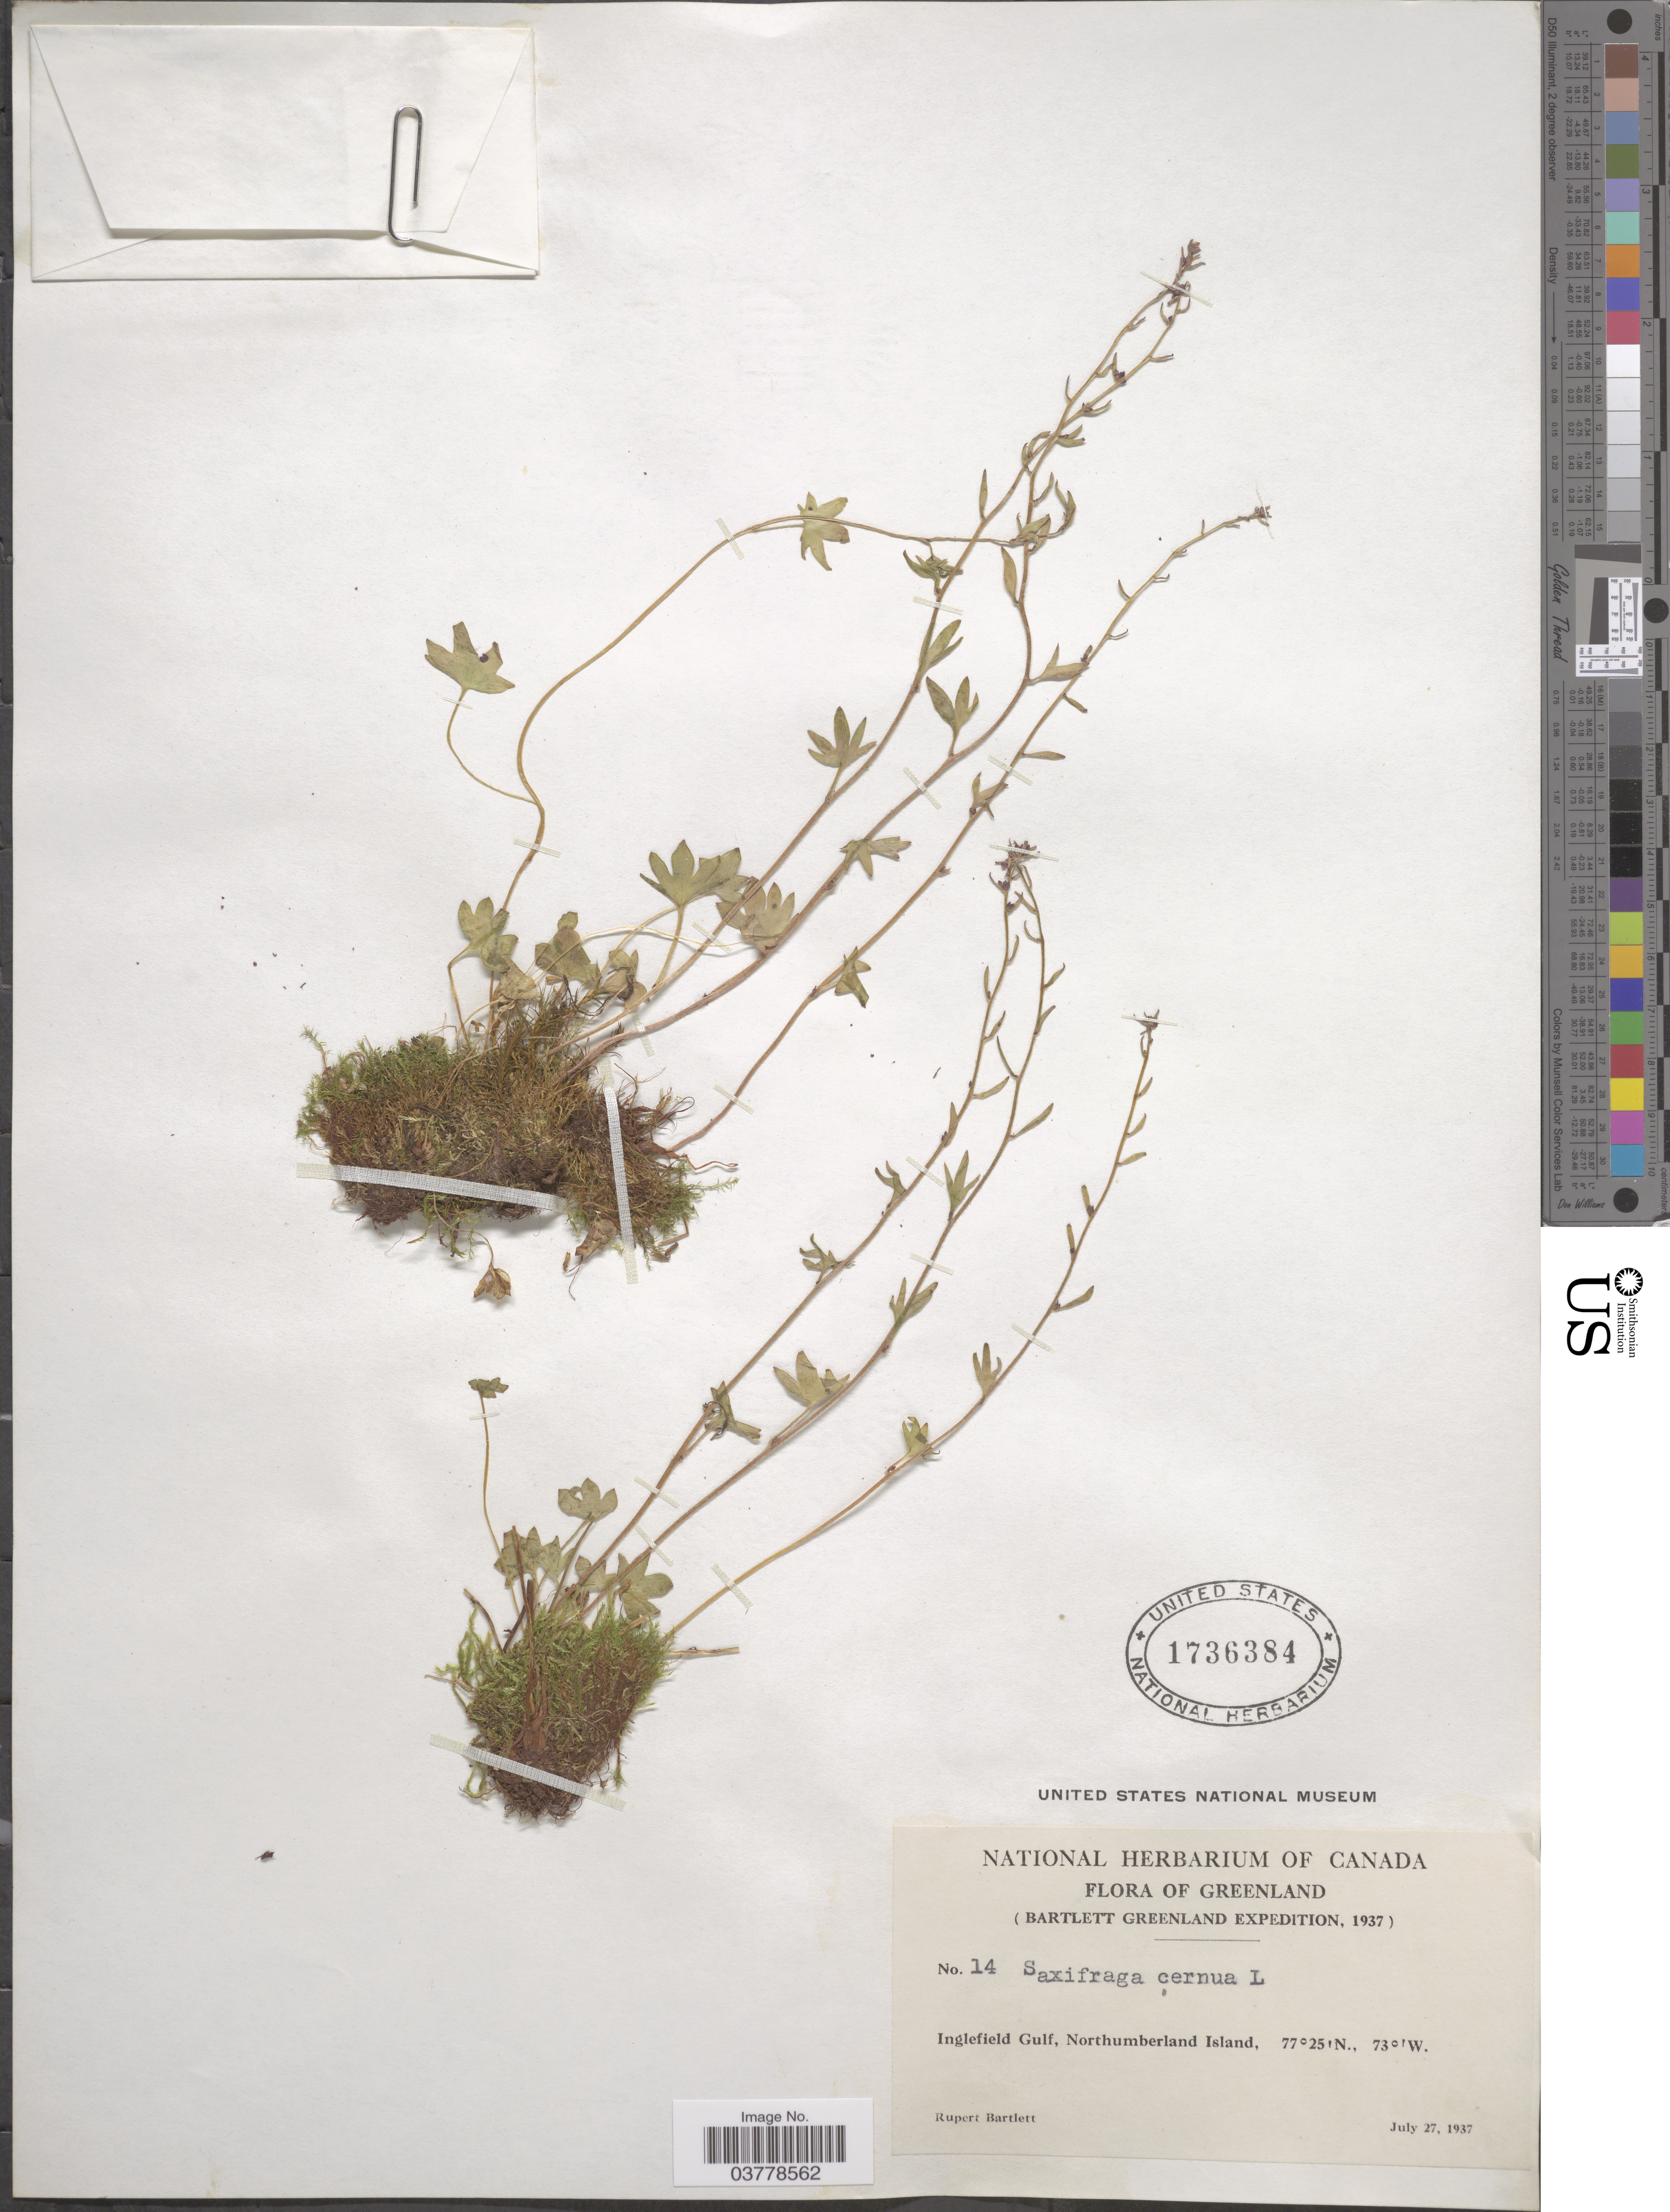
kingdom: Plantae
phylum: Tracheophyta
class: Magnoliopsida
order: Saxifragales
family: Saxifragaceae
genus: Saxifraga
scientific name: Saxifraga cernua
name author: L.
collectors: R. Bartlett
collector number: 14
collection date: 1937-07-27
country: Greenland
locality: Inglefield Gulf, Northumberland Island.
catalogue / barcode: US 1736384